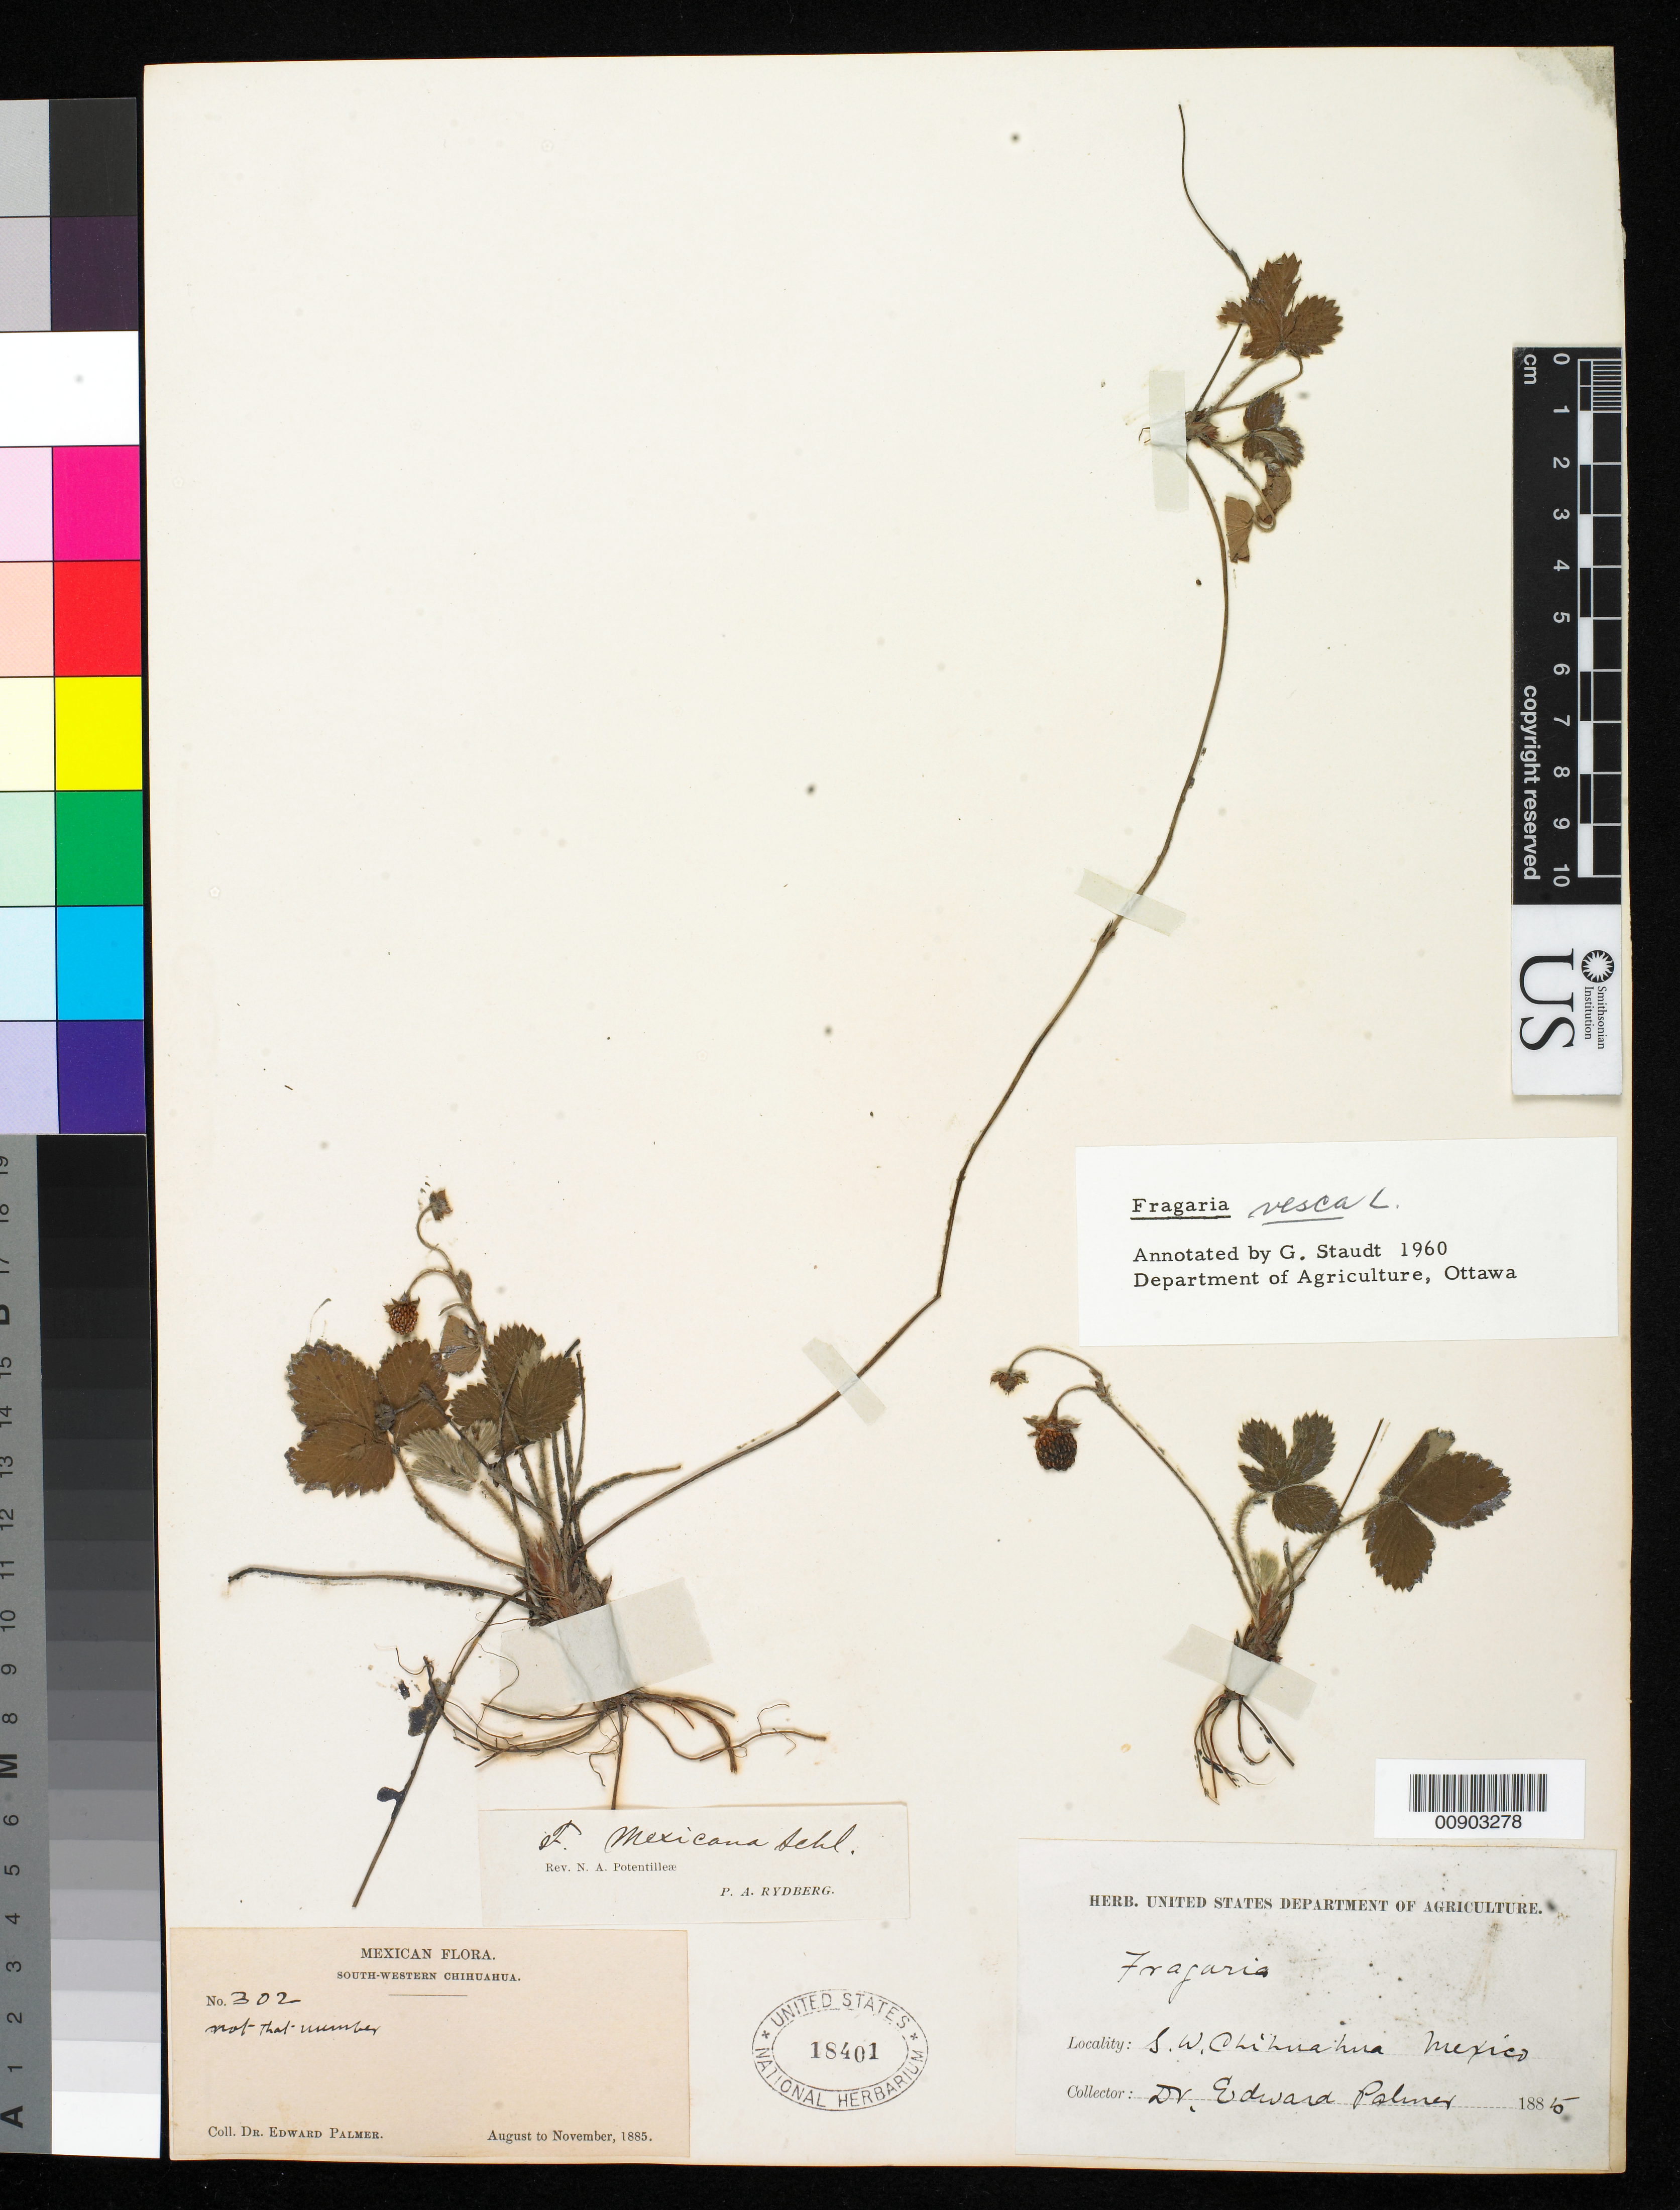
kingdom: Plantae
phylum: Tracheophyta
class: Magnoliopsida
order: Rosales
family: Rosaceae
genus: Fragaria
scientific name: Fragaria vesca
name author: L.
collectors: E. Palmer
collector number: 302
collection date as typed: Aug 1885 to -- Nov 1885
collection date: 1885-08/1885-11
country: Mexico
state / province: Chihuahua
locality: South-Western Chihuahua.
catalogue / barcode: US 18401